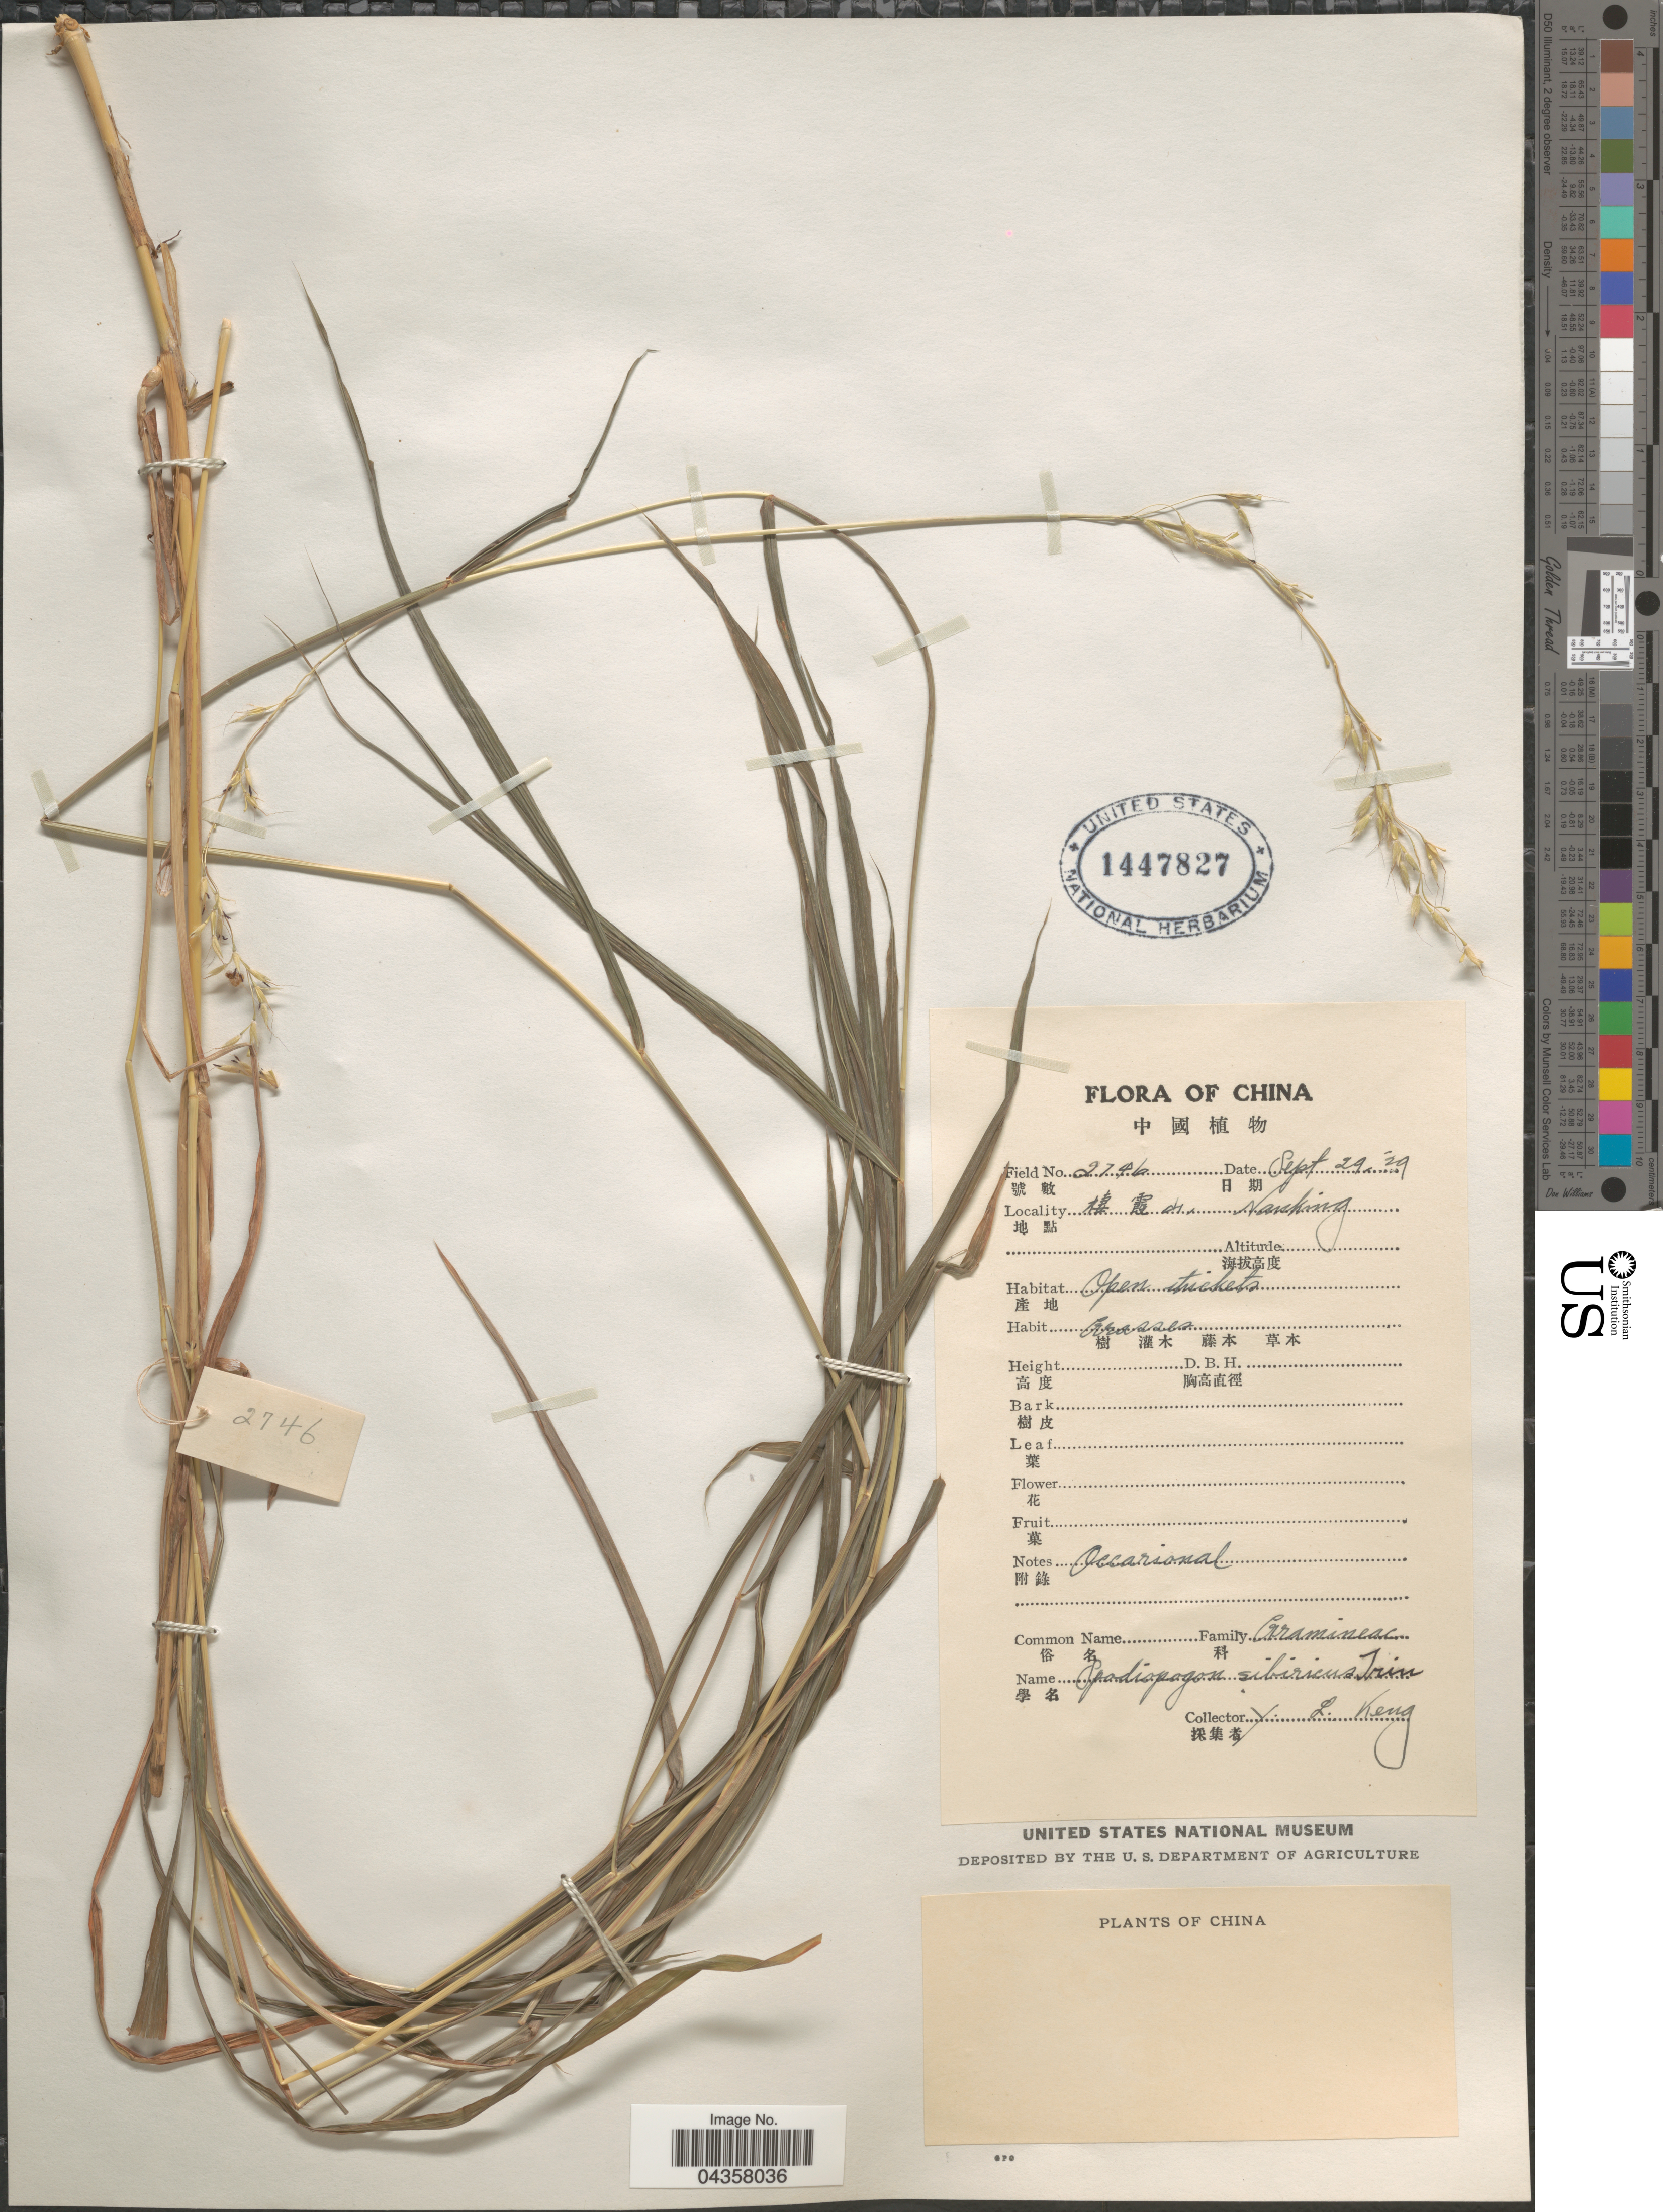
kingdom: Plantae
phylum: Tracheophyta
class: Liliopsida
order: Poales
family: Poaceae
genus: Spodiopogon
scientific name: Spodiopogon sibiricus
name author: Trin.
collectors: Y. L. Keng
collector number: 2796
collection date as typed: Transcribed d/m/y: 29/9/29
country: China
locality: X Nanking.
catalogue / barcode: US 1447827